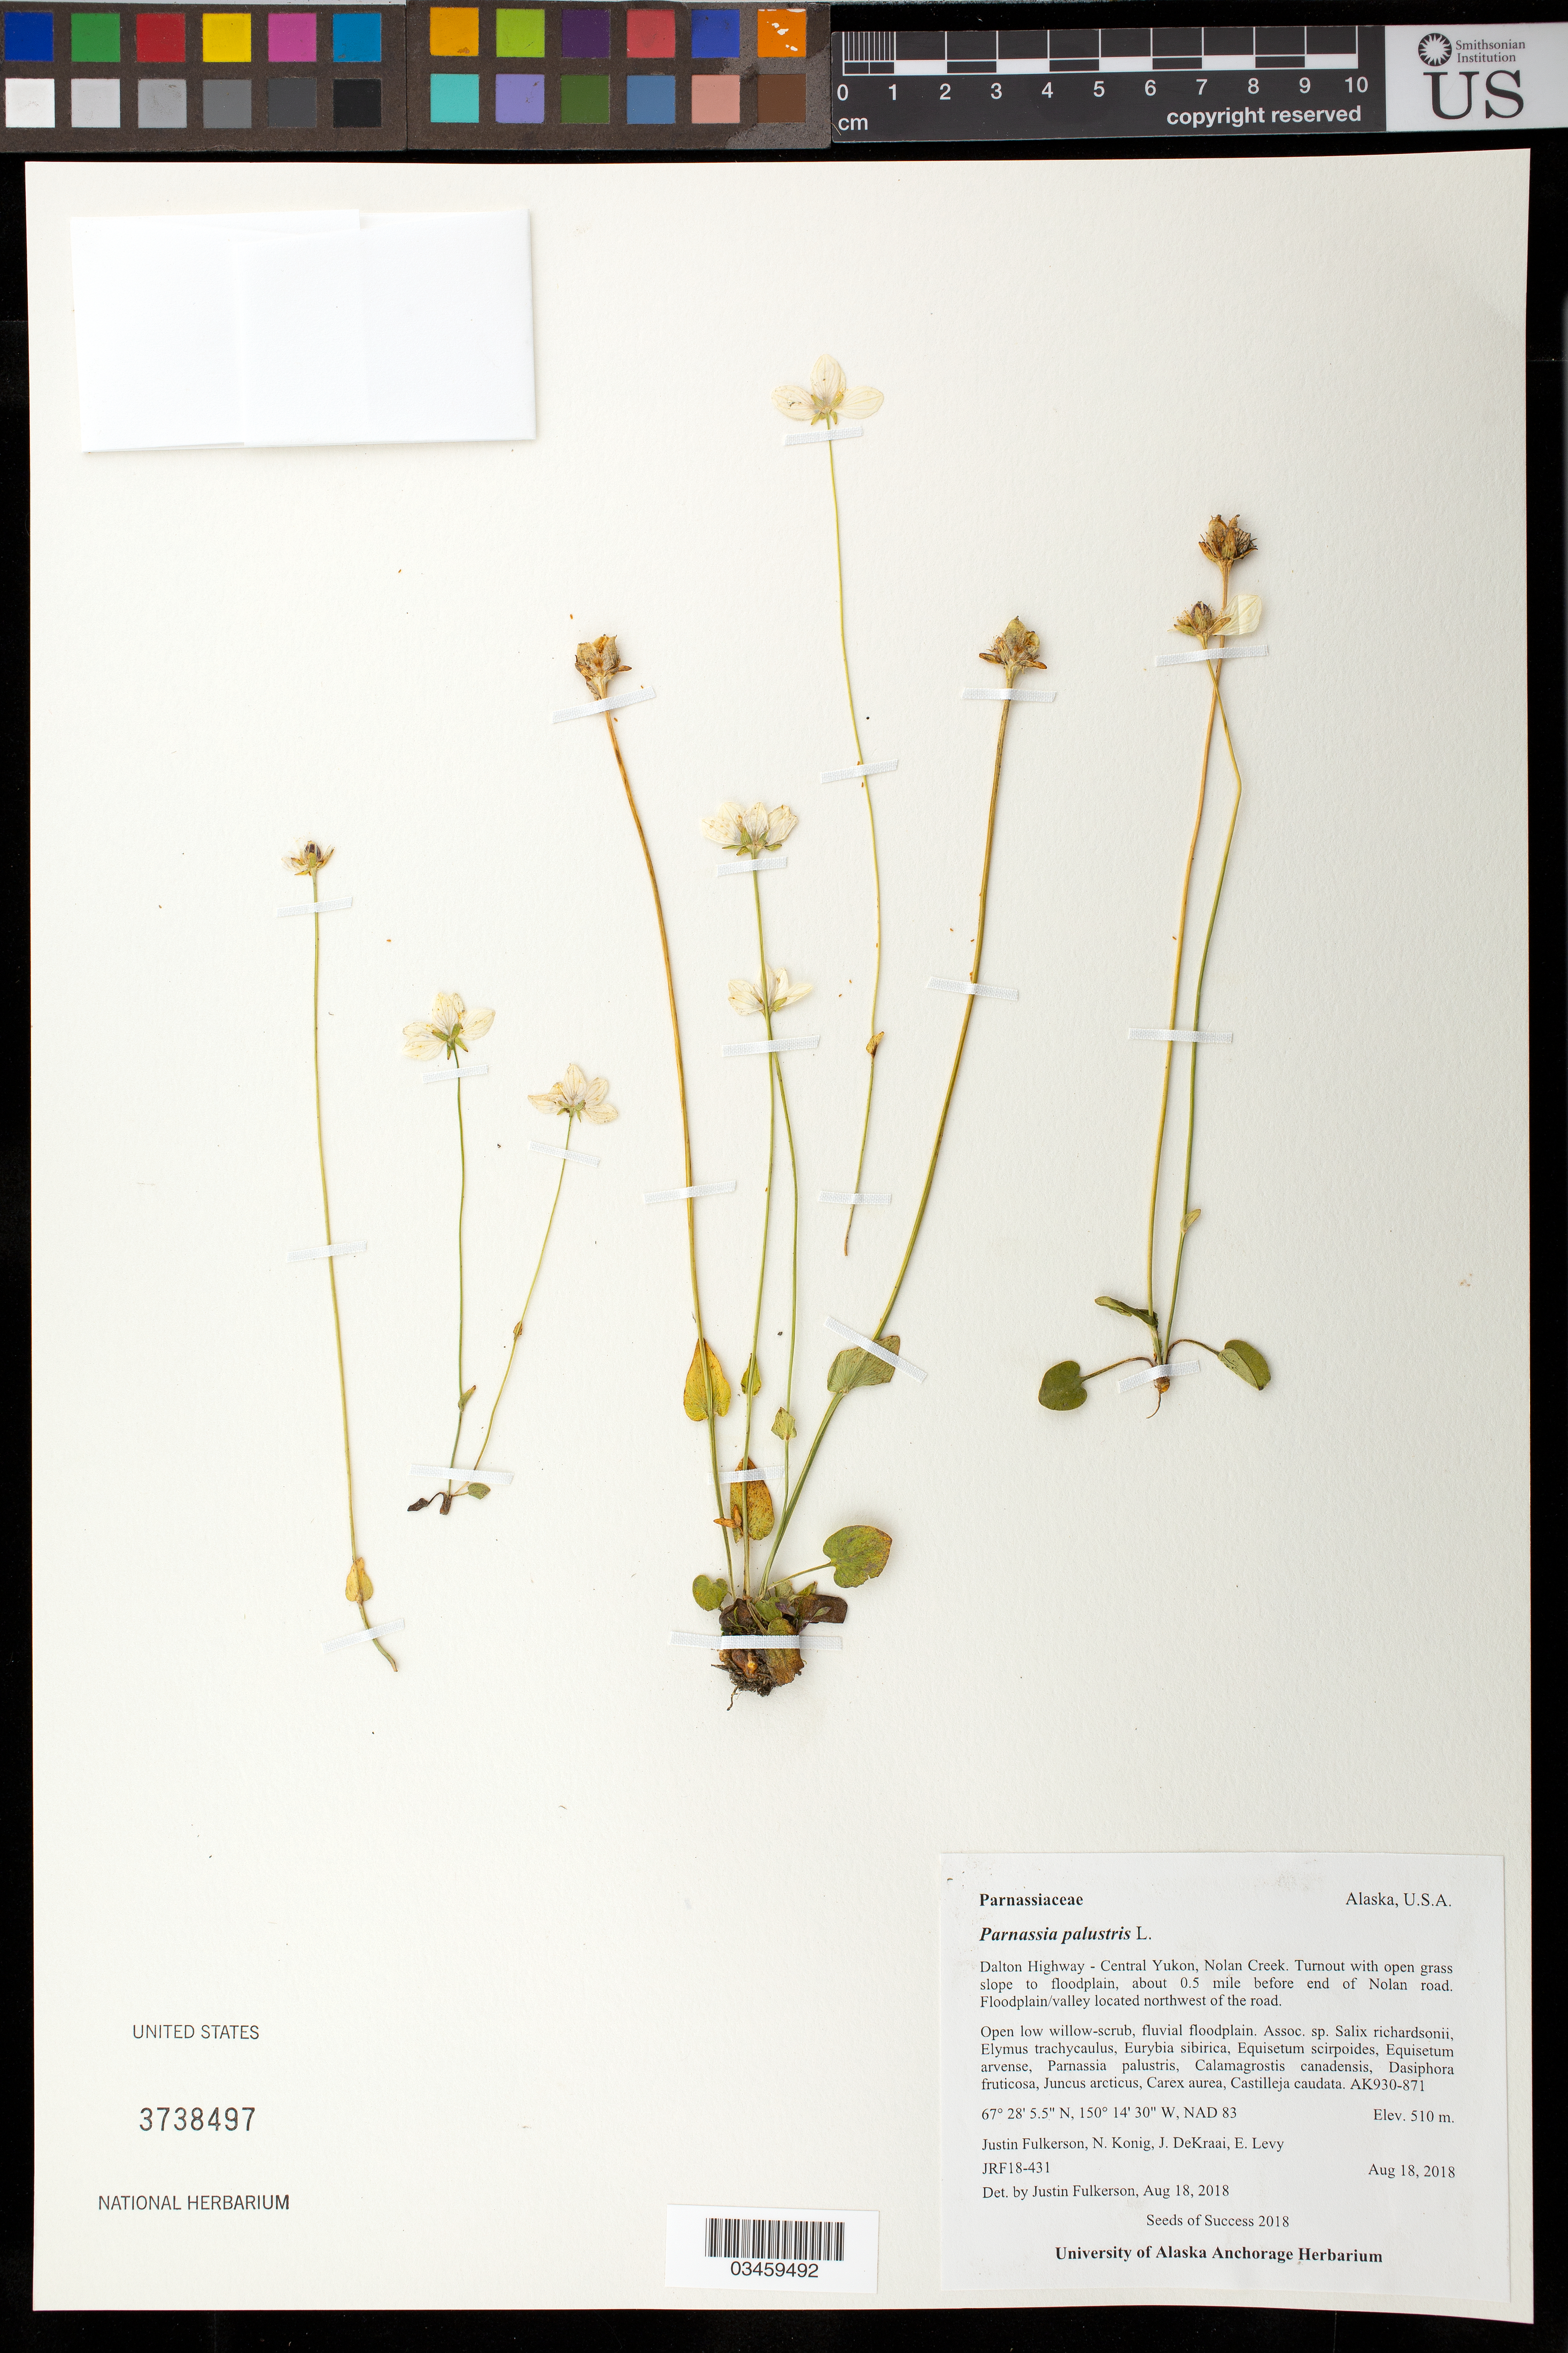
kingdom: Plantae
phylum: Tracheophyta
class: Magnoliopsida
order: Celastrales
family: Parnassiaceae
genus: Parnassia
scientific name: Parnassia palustris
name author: L.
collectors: J. Fulkerson, N. Konig, E. Levy & J. Dekraai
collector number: JRF18-431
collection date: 2018-08-18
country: United States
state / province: Alaska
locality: Dalton Hwy-Central Yukon, Nolan Creek, turnout with open grass slope to floodplain, 0.5 mi before end of Nolan road, floodplain/valley located NW of the road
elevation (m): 510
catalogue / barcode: US 3738497